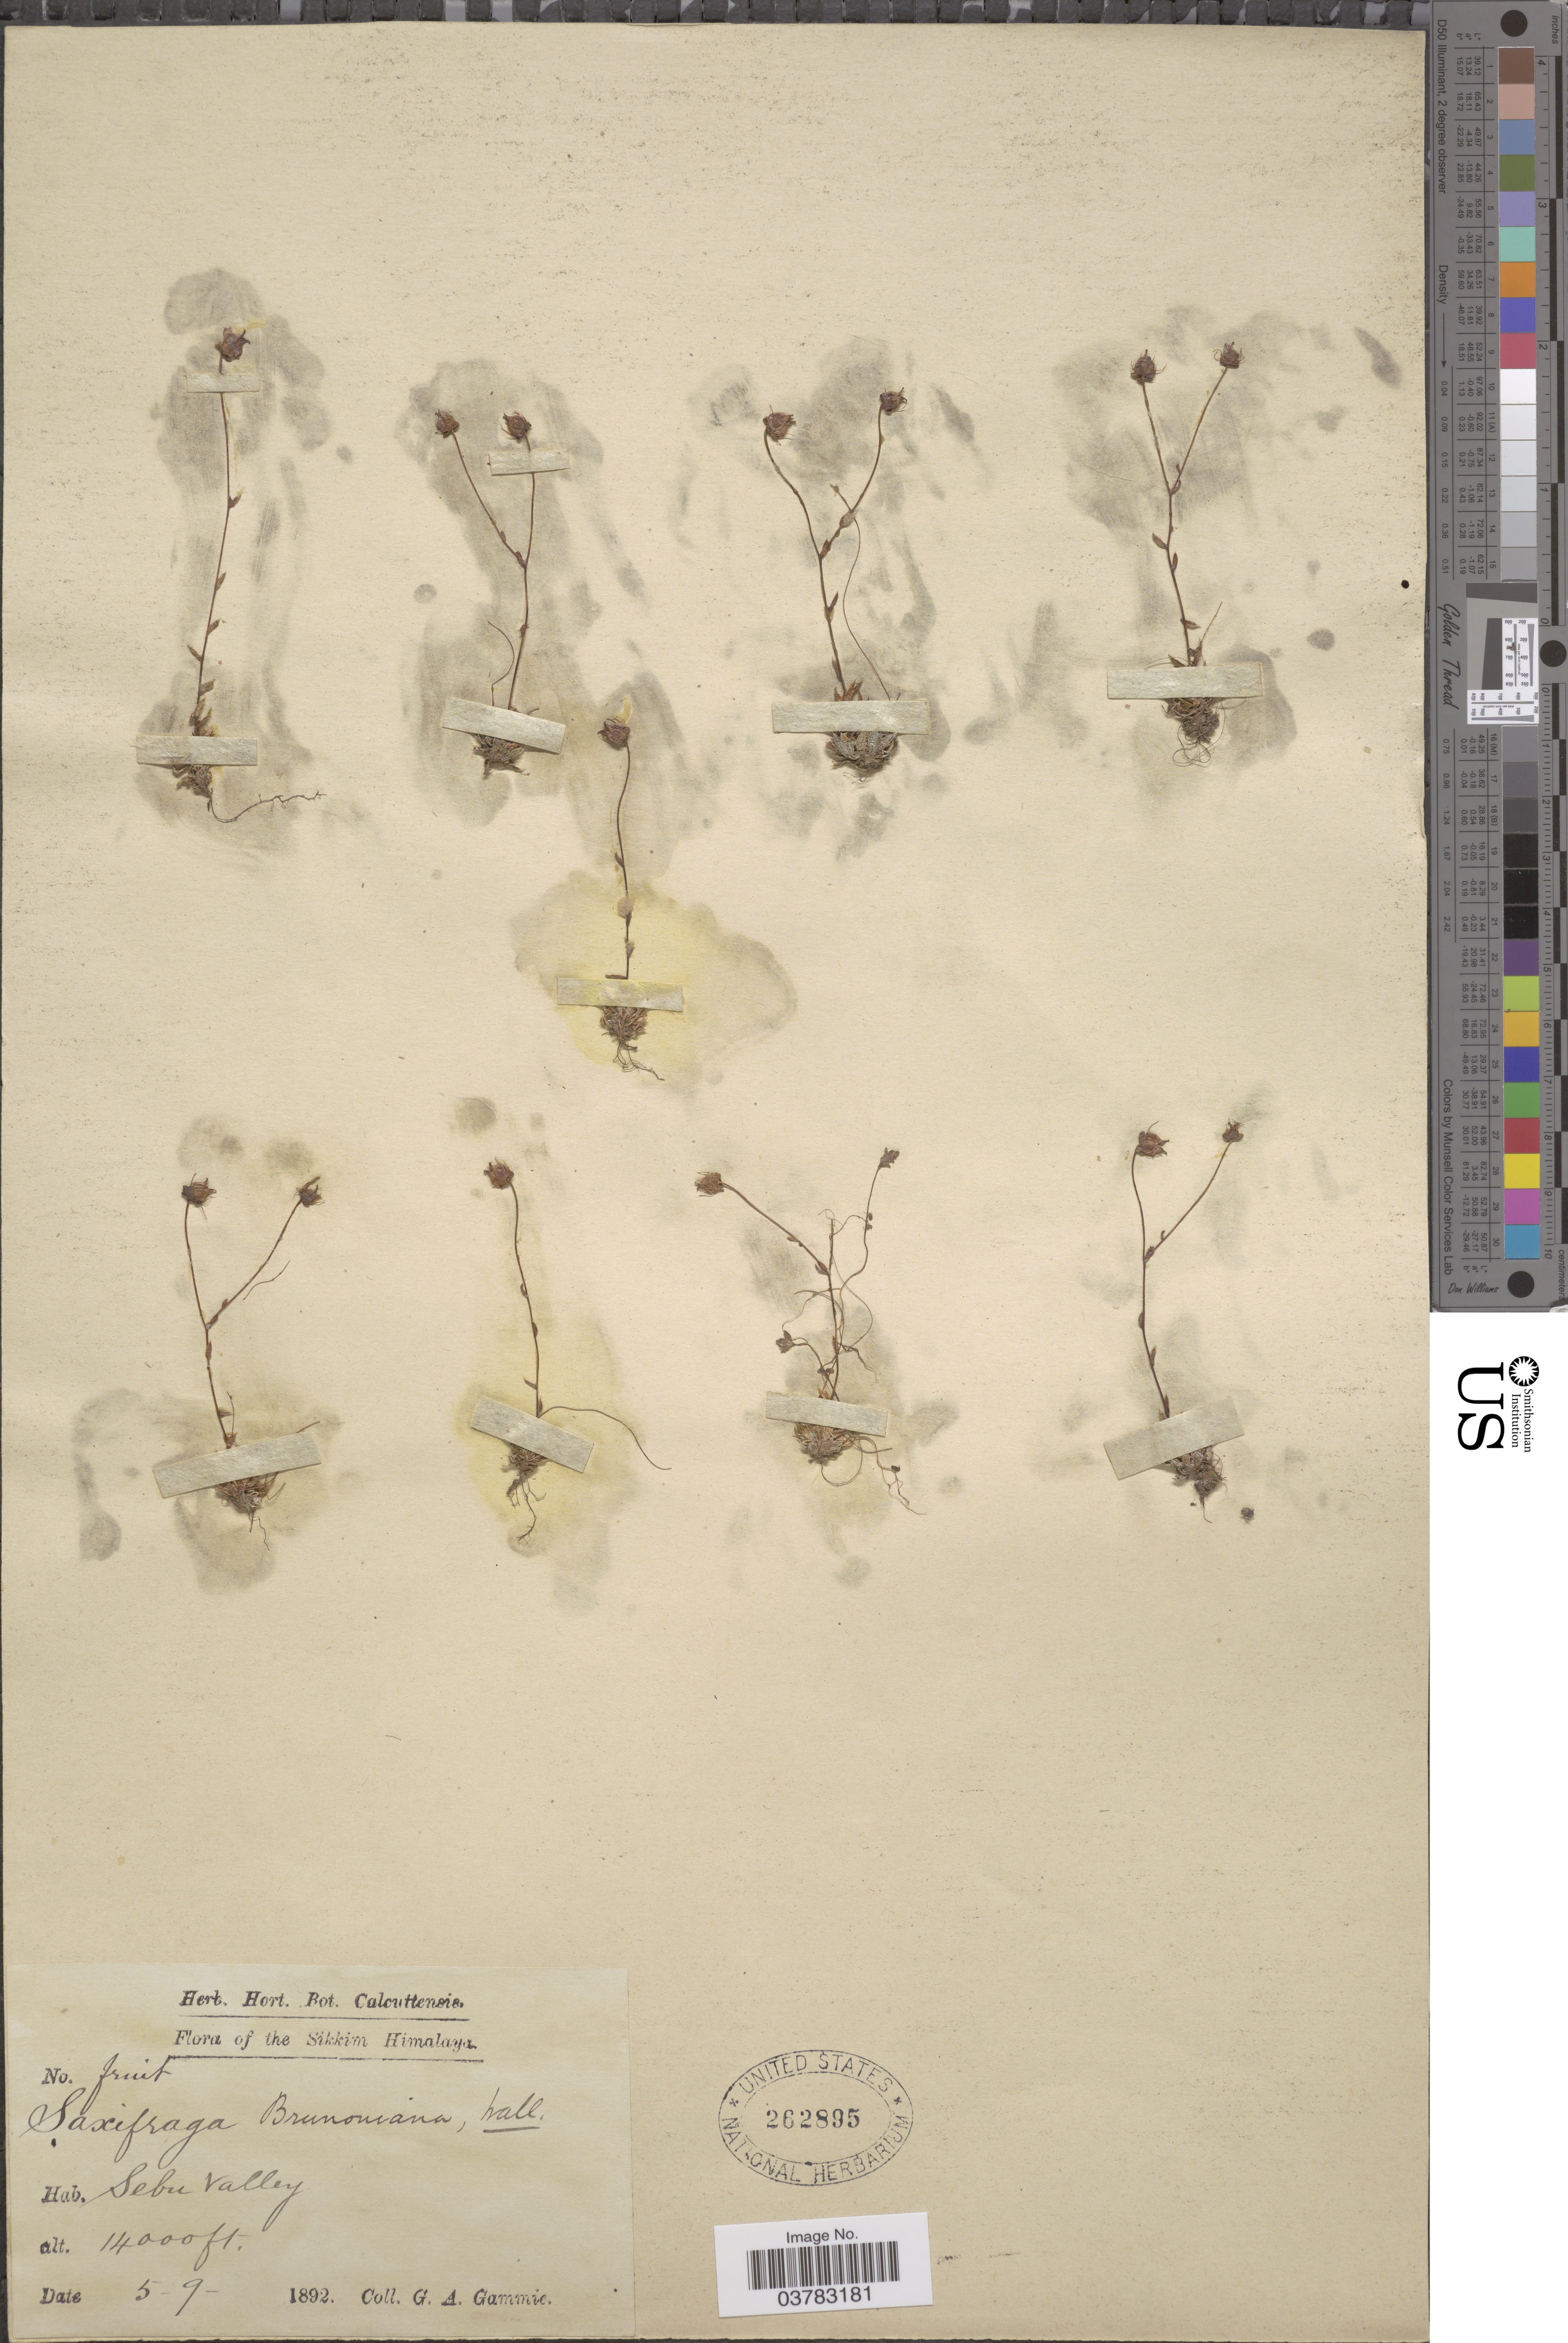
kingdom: Plantae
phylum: Tracheophyta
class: Magnoliopsida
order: Saxifragales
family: Saxifragaceae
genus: Saxifraga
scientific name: Saxifraga brunoniana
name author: Wall. ex Sternb.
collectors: G. Gammie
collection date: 1892-09-05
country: India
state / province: Sikkim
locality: Sikkim Himalaya. Sebu Valley.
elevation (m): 4267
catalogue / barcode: US 262895